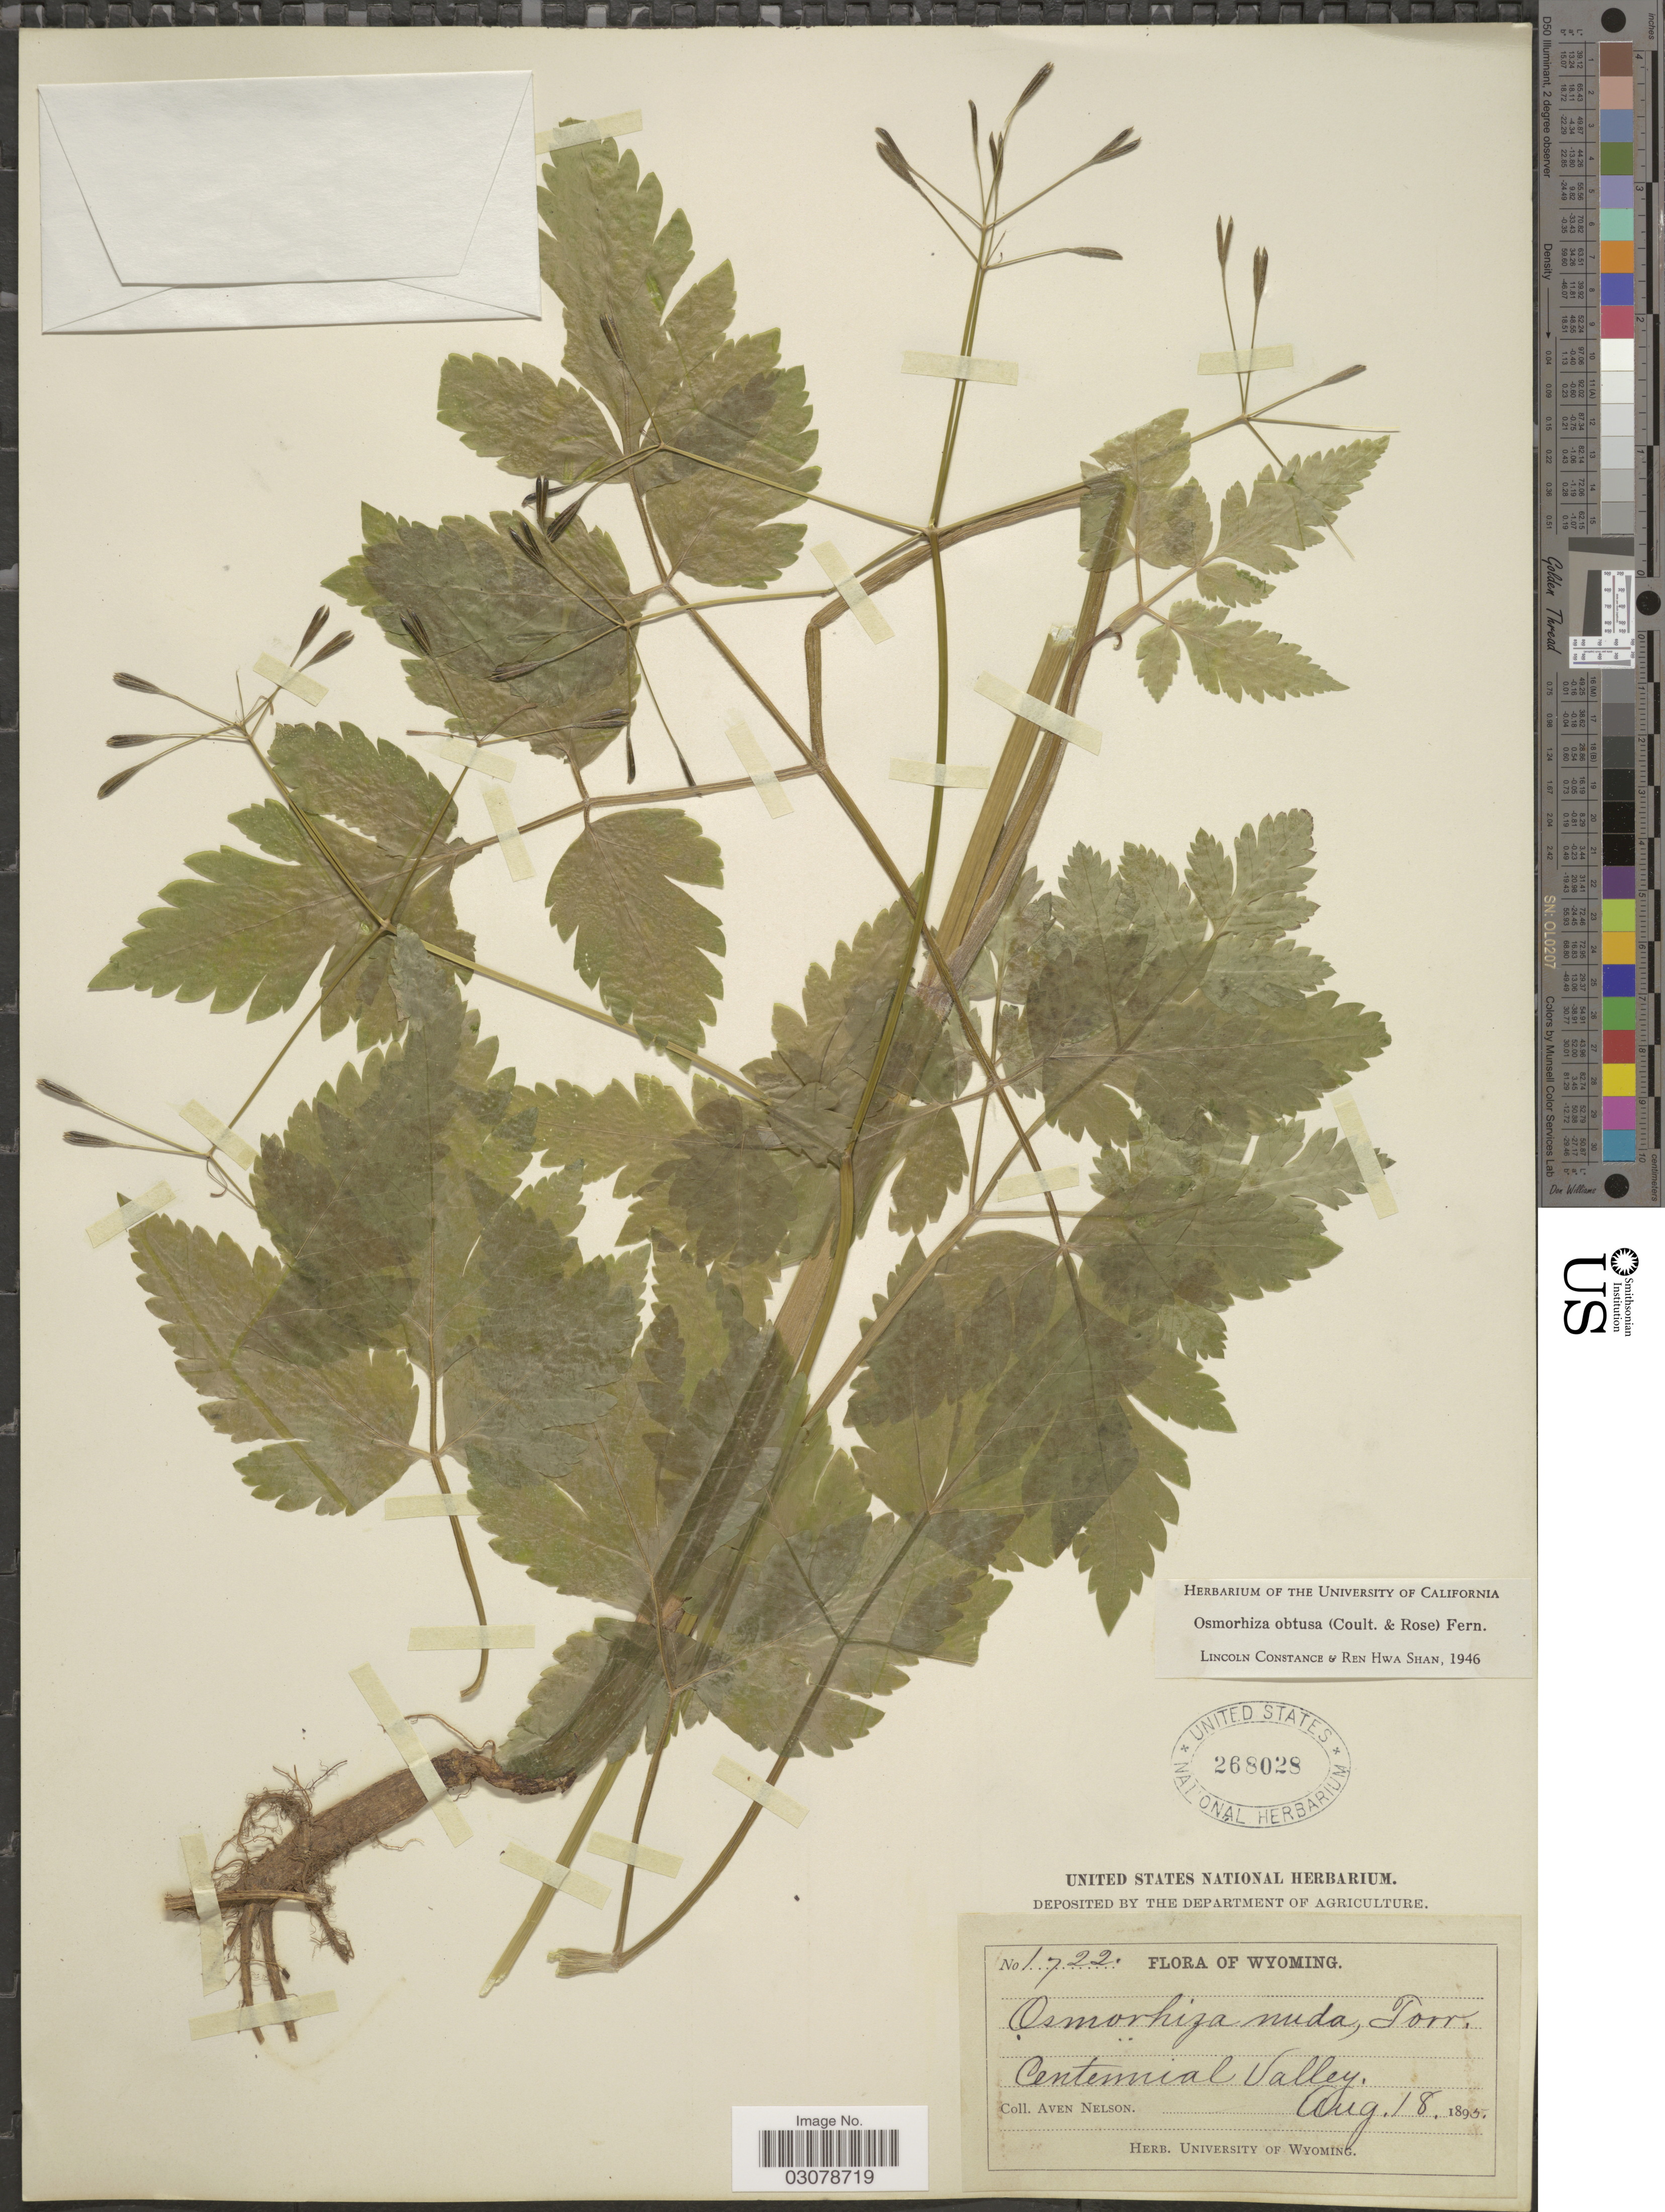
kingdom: Plantae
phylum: Tracheophyta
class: Magnoliopsida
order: Apiales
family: Apiaceae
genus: Osmorhiza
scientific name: Osmorhiza obtusa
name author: (J.M. Coult. & Rose) Fernald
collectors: A. Nelson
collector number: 1722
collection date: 1895-08-18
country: United States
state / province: Wyoming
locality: Centennial Valley.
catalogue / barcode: US 268028